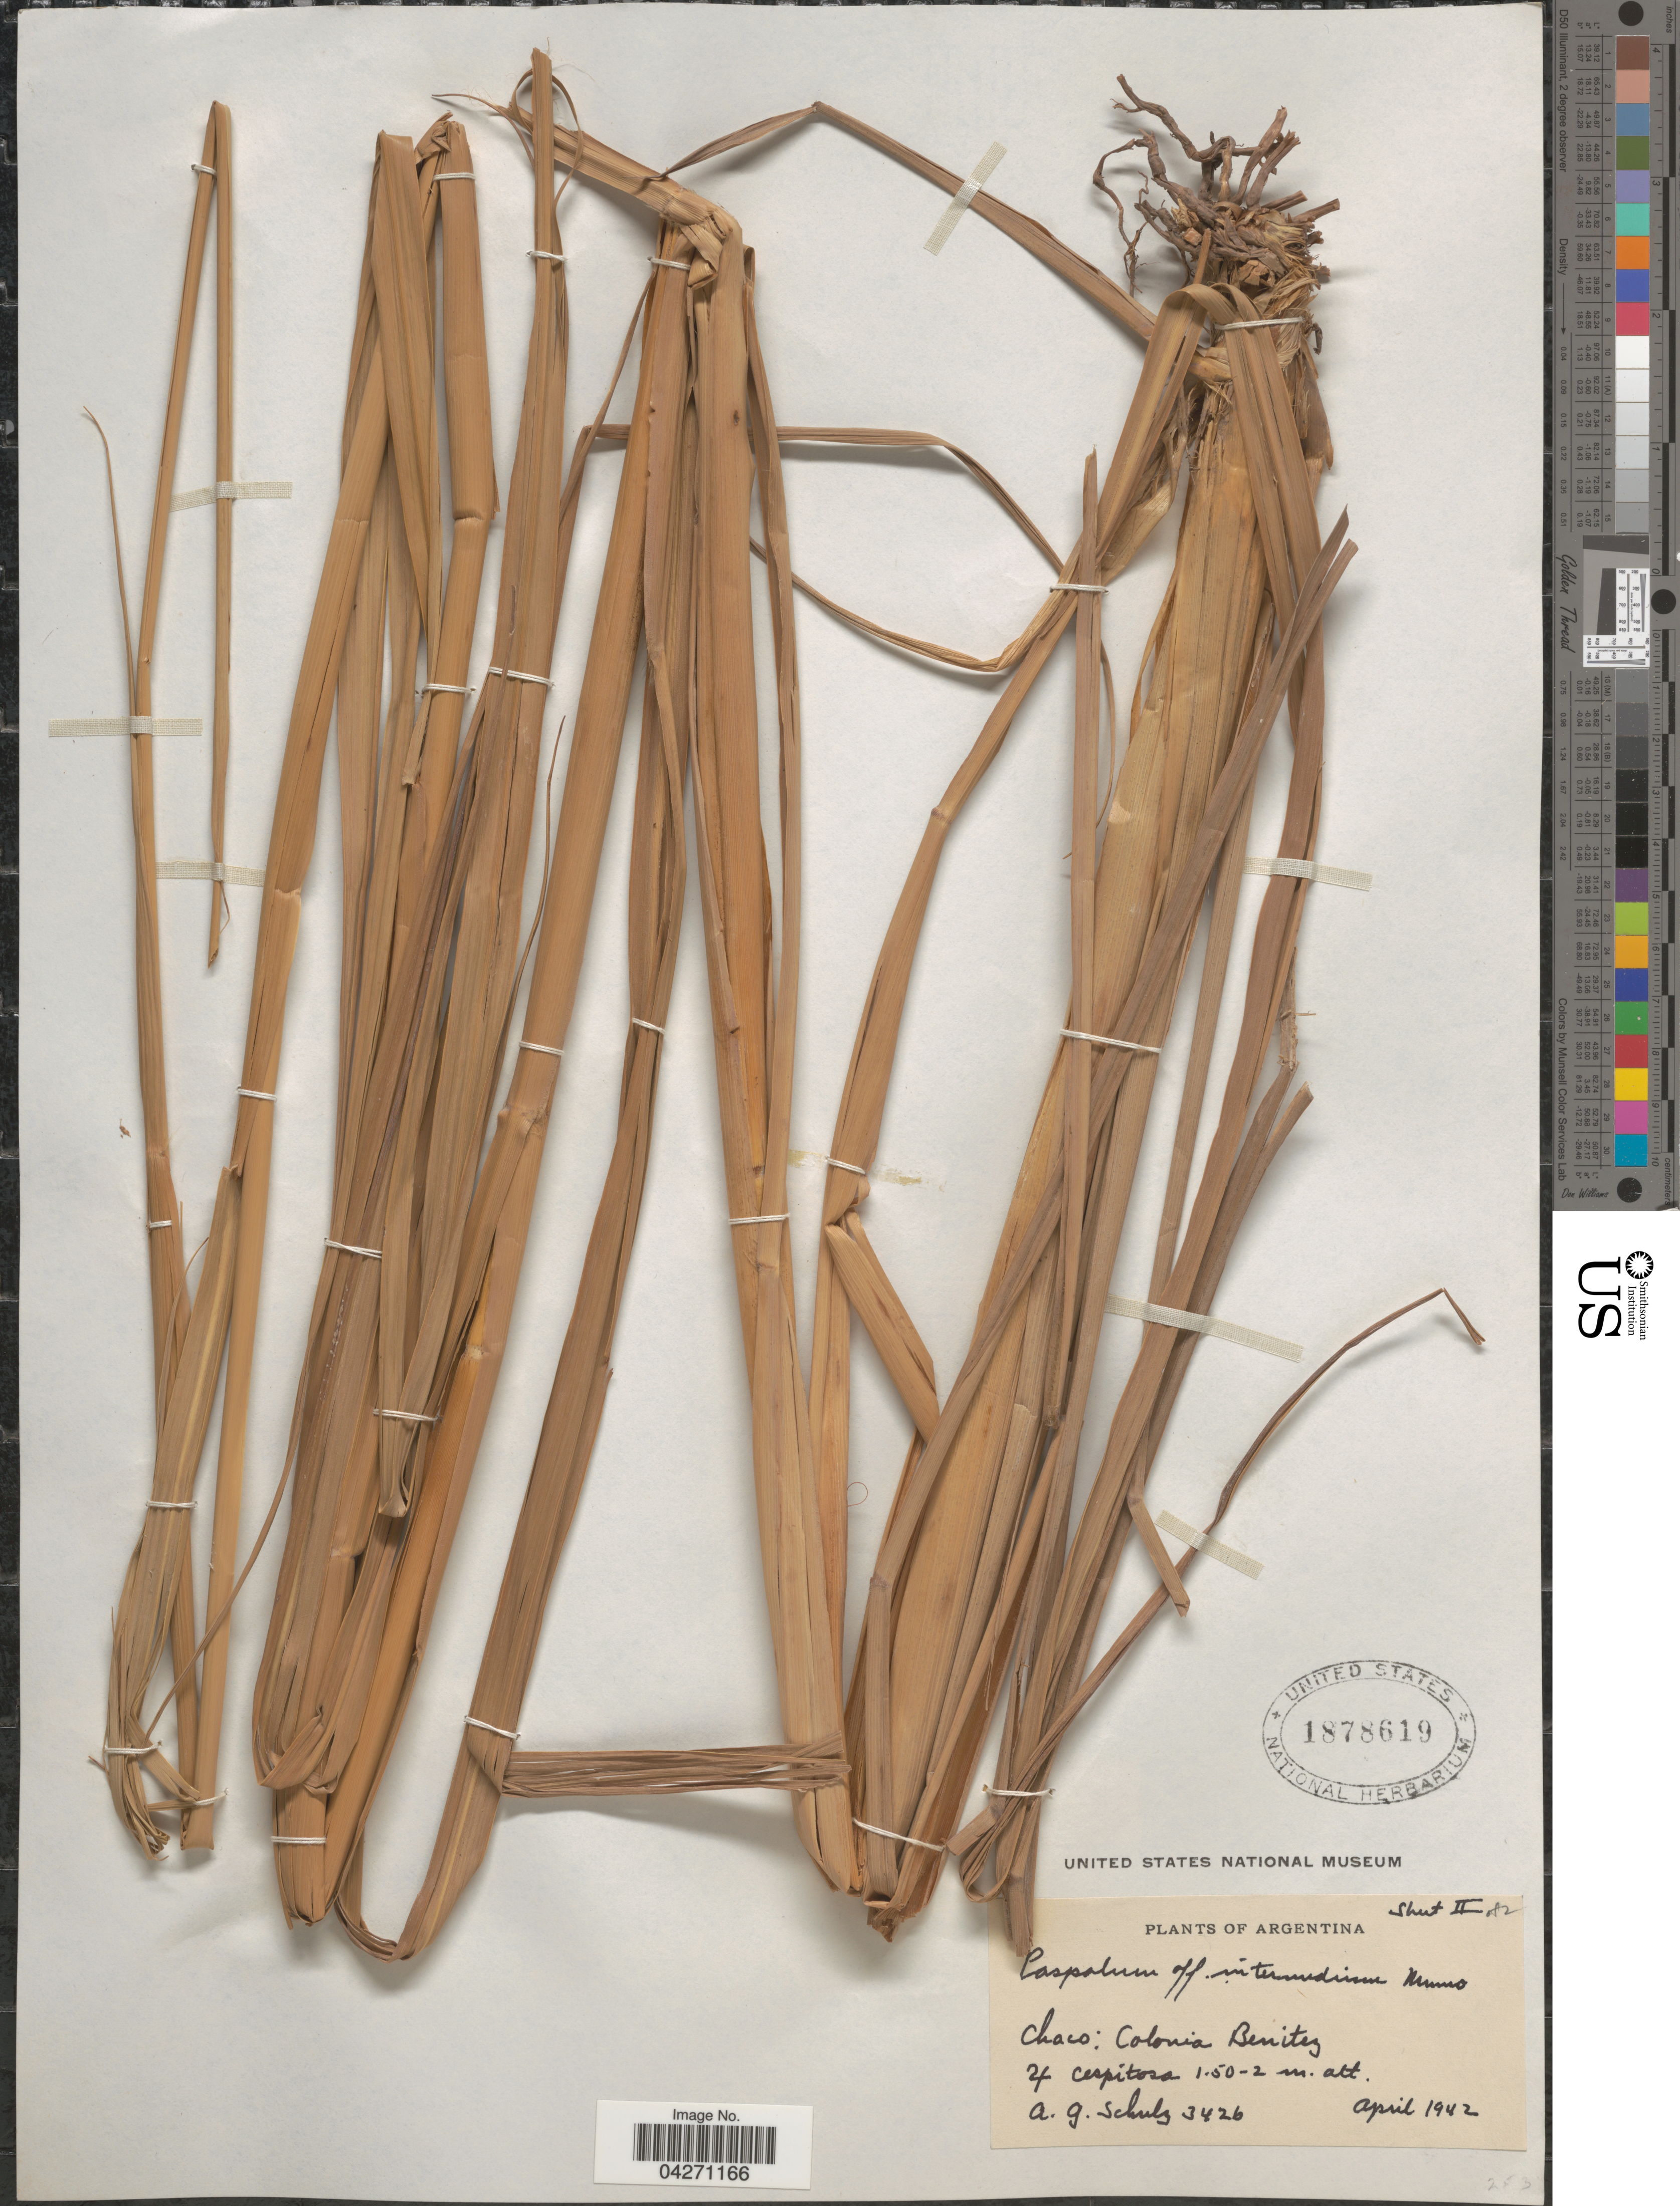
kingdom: Plantae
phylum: Tracheophyta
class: Liliopsida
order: Poales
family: Poaceae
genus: Paspalum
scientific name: Paspalum intermedium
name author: Munro ex Morong & Britton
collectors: A. G. Schulz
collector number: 3426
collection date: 1942-04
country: Argentina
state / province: Chaco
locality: Chaco: Colonia Benitez.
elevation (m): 1.5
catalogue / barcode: US 1878619